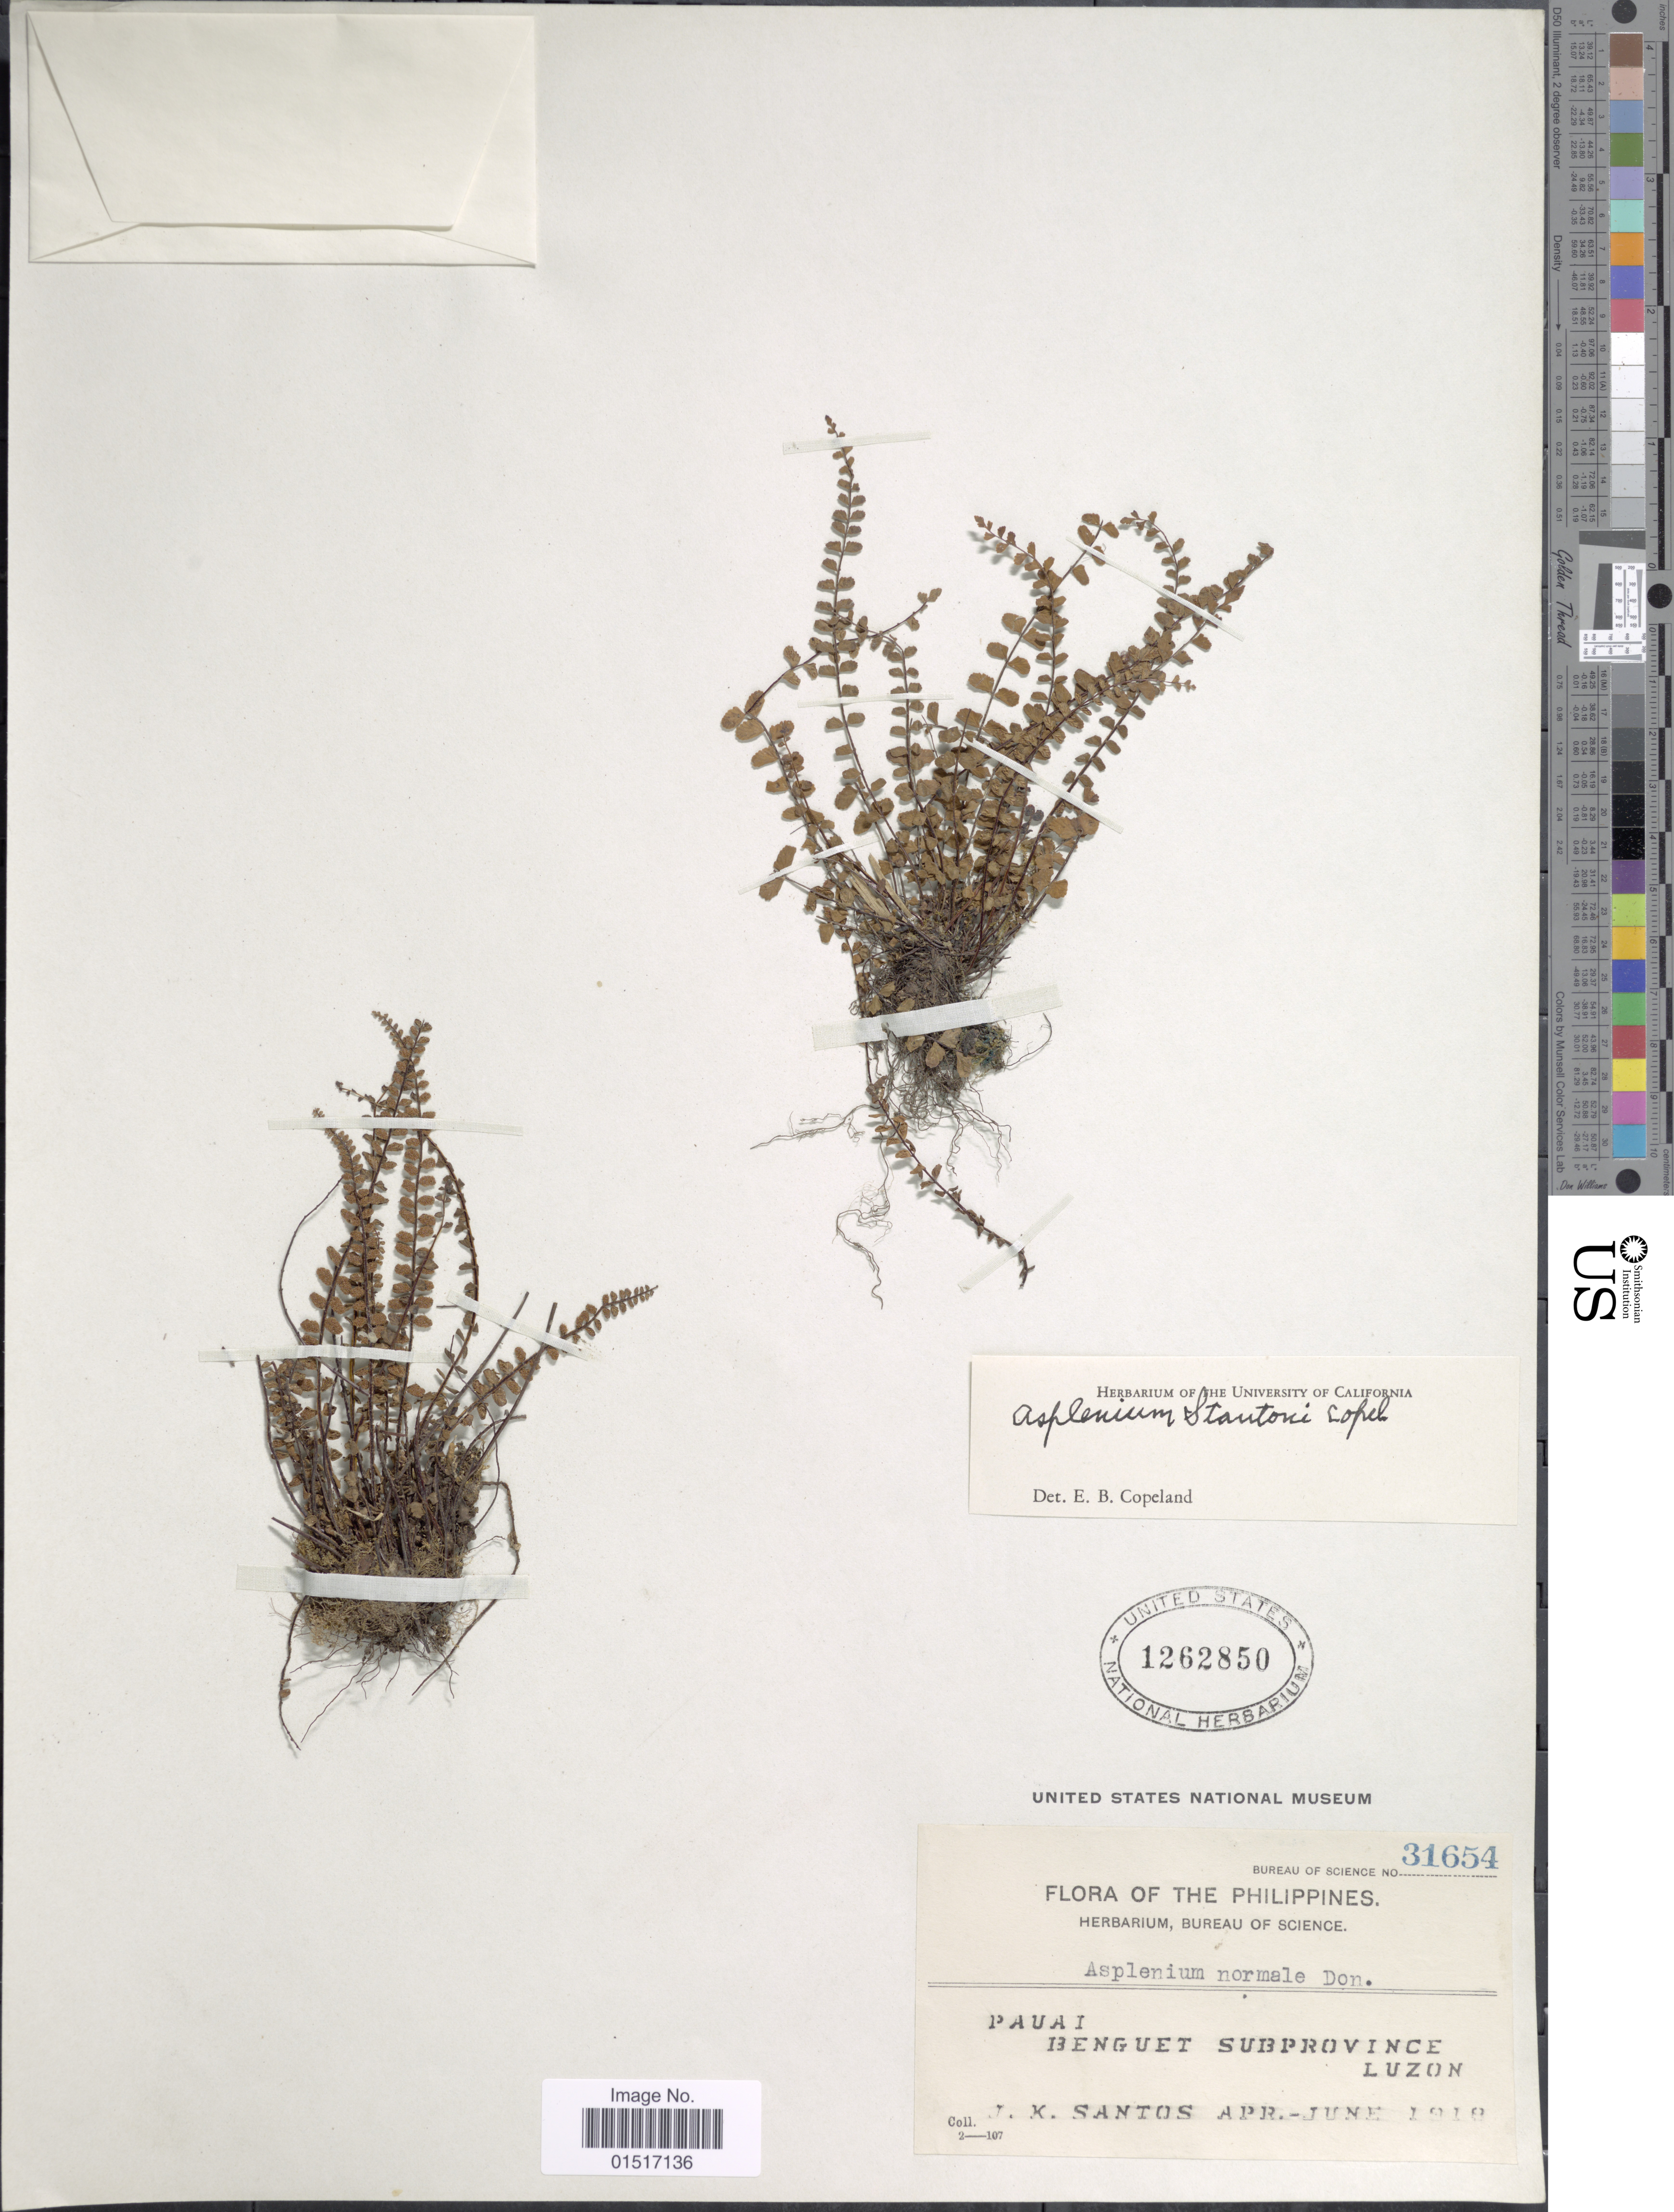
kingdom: Plantae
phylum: Tracheophyta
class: Polypodiopsida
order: Polypodiales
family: Aspleniaceae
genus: Asplenium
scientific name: Asplenium stauntonii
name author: Copel.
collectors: J. K. Santos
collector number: Bureau of Science 31654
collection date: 1918-04/1918-06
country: Philippines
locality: Pauai. Benguet Subprovince. Luzon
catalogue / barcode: US 1262850